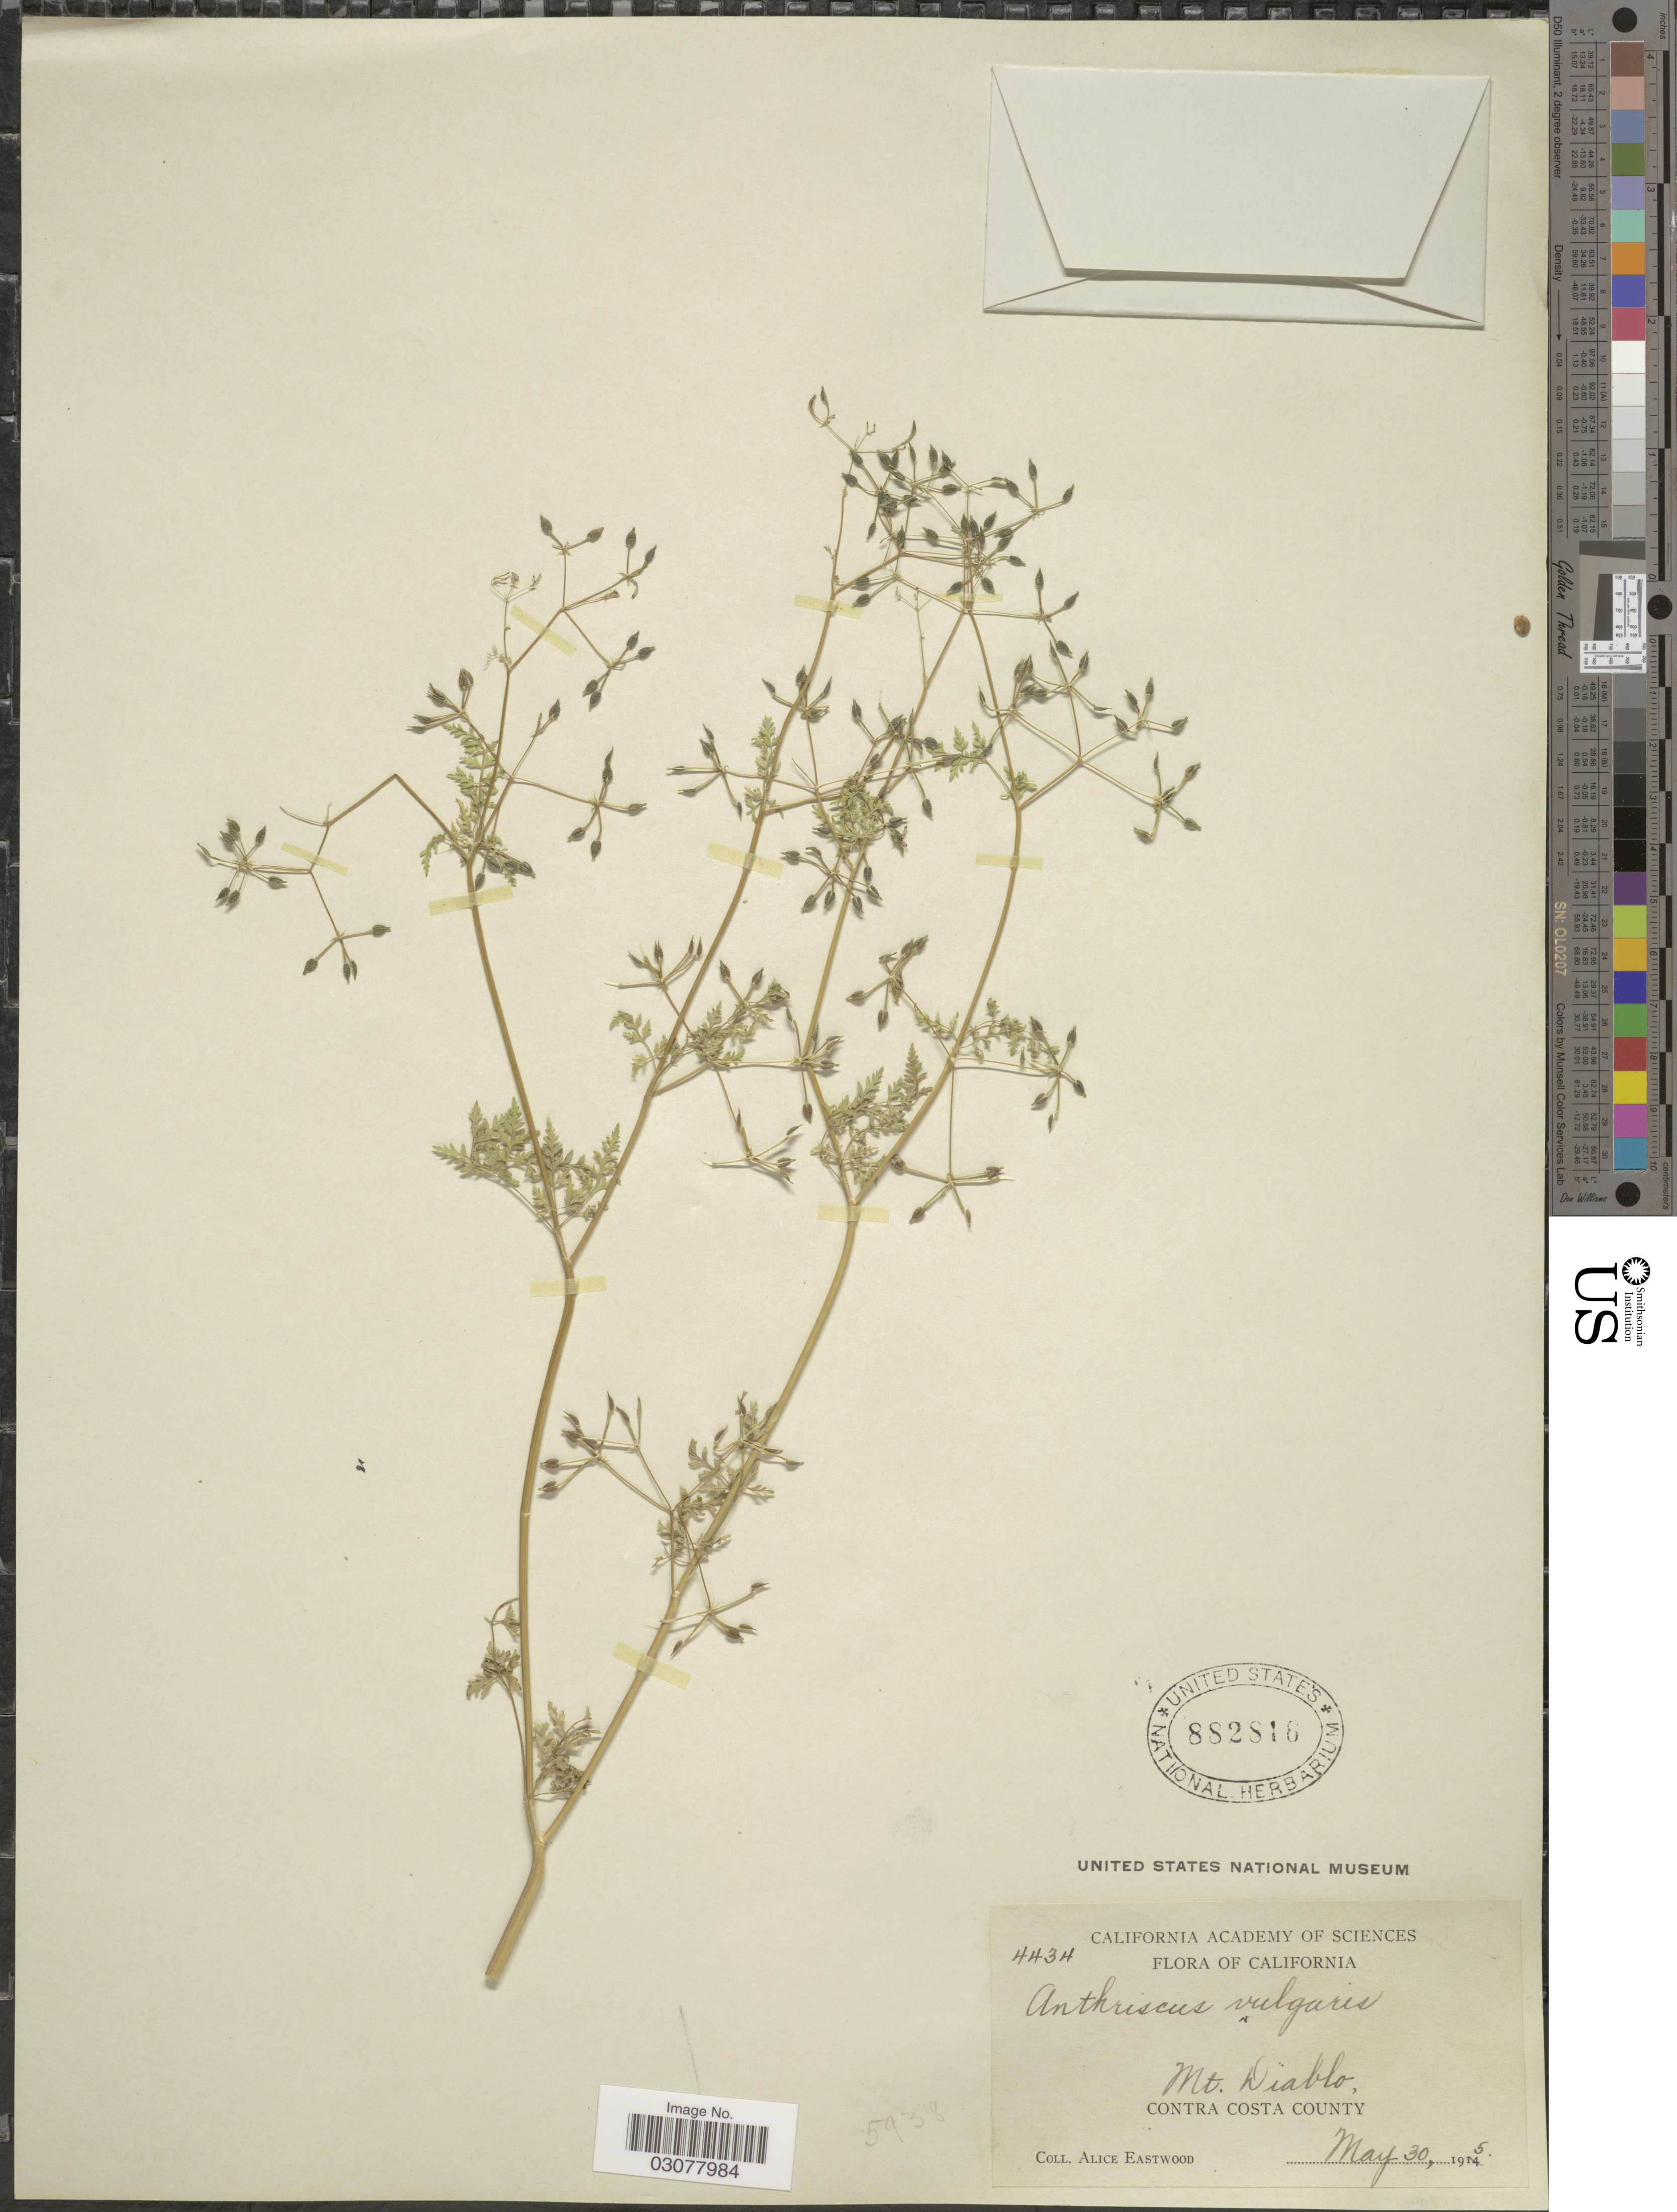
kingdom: Plantae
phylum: Tracheophyta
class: Magnoliopsida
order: Apiales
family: Apiaceae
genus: Anthriscus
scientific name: Anthriscus caucalis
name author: M. Bieb.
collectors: A. Eastwood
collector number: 4434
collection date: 1915-05-30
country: United States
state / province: California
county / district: Contra Costa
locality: Mt. Diablo, Contra Costa County.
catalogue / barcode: US 882816